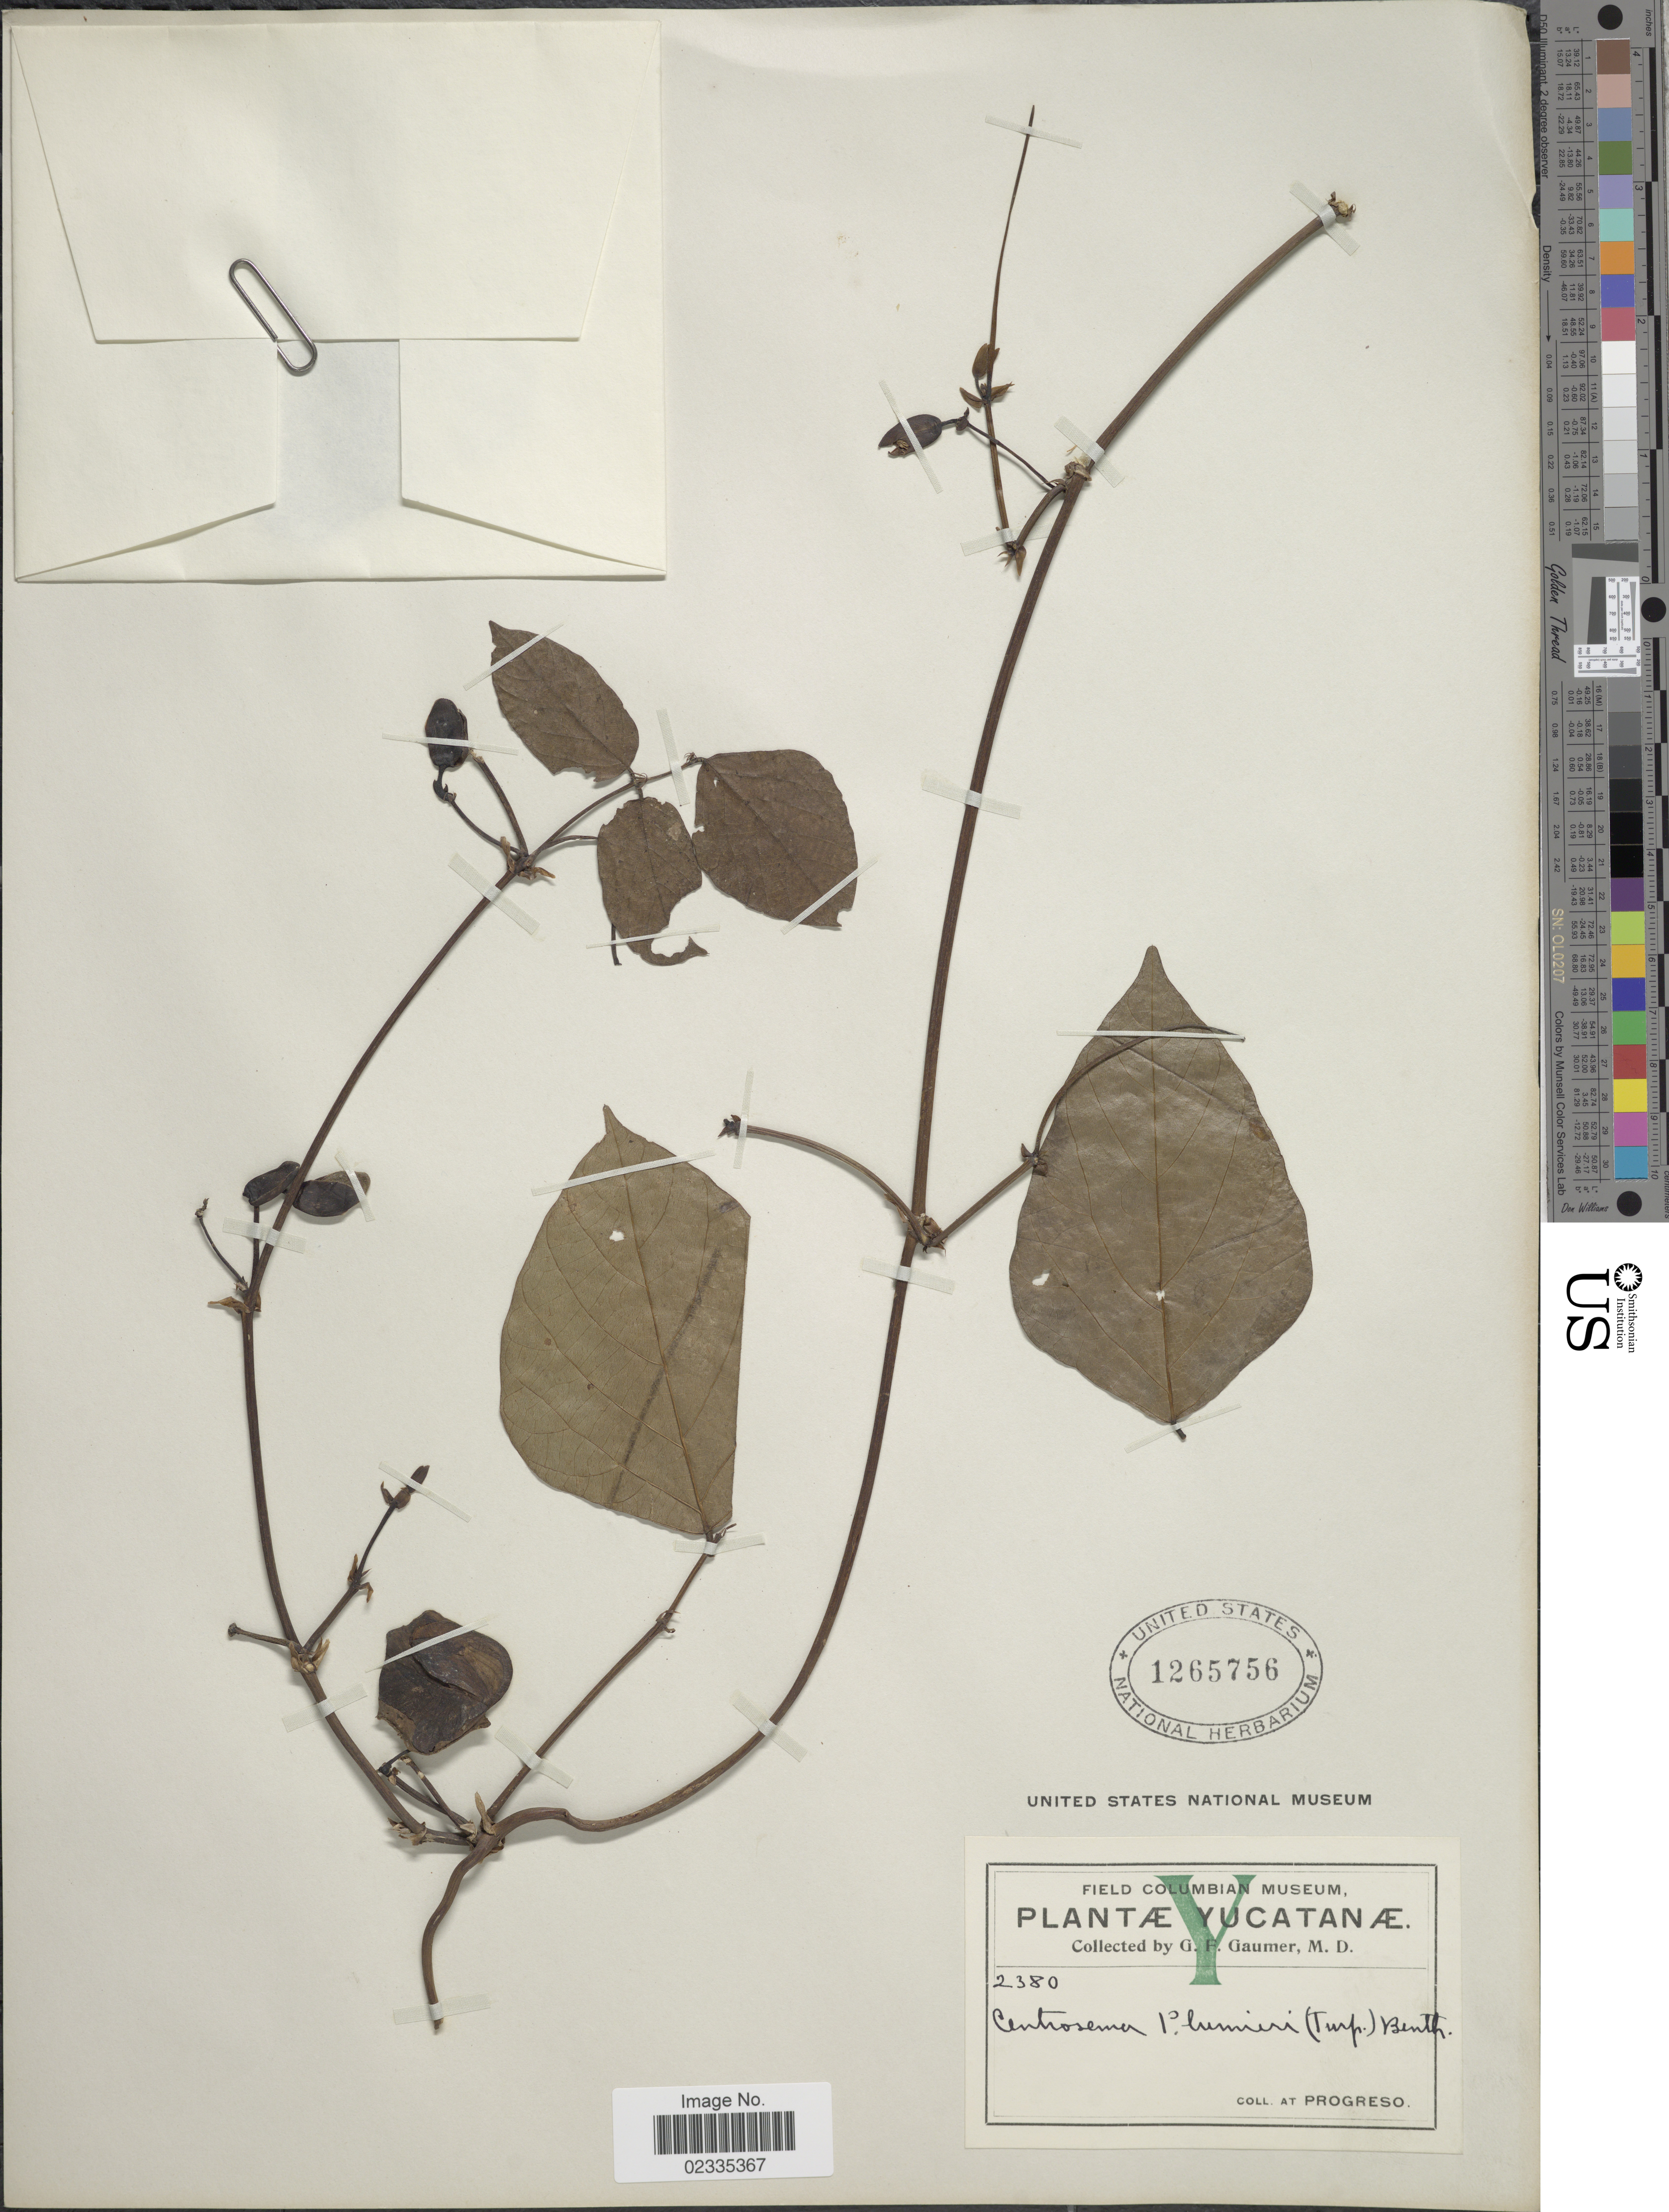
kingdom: Plantae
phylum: Tracheophyta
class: Magnoliopsida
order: Fabales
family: Fabaceae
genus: Centrosema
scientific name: Centrosema plumieri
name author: (Turpin ex Pers.) Benth.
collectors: G. F. Gaumer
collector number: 2380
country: Mexico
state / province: Yucatán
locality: Progreso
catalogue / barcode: US 1265756